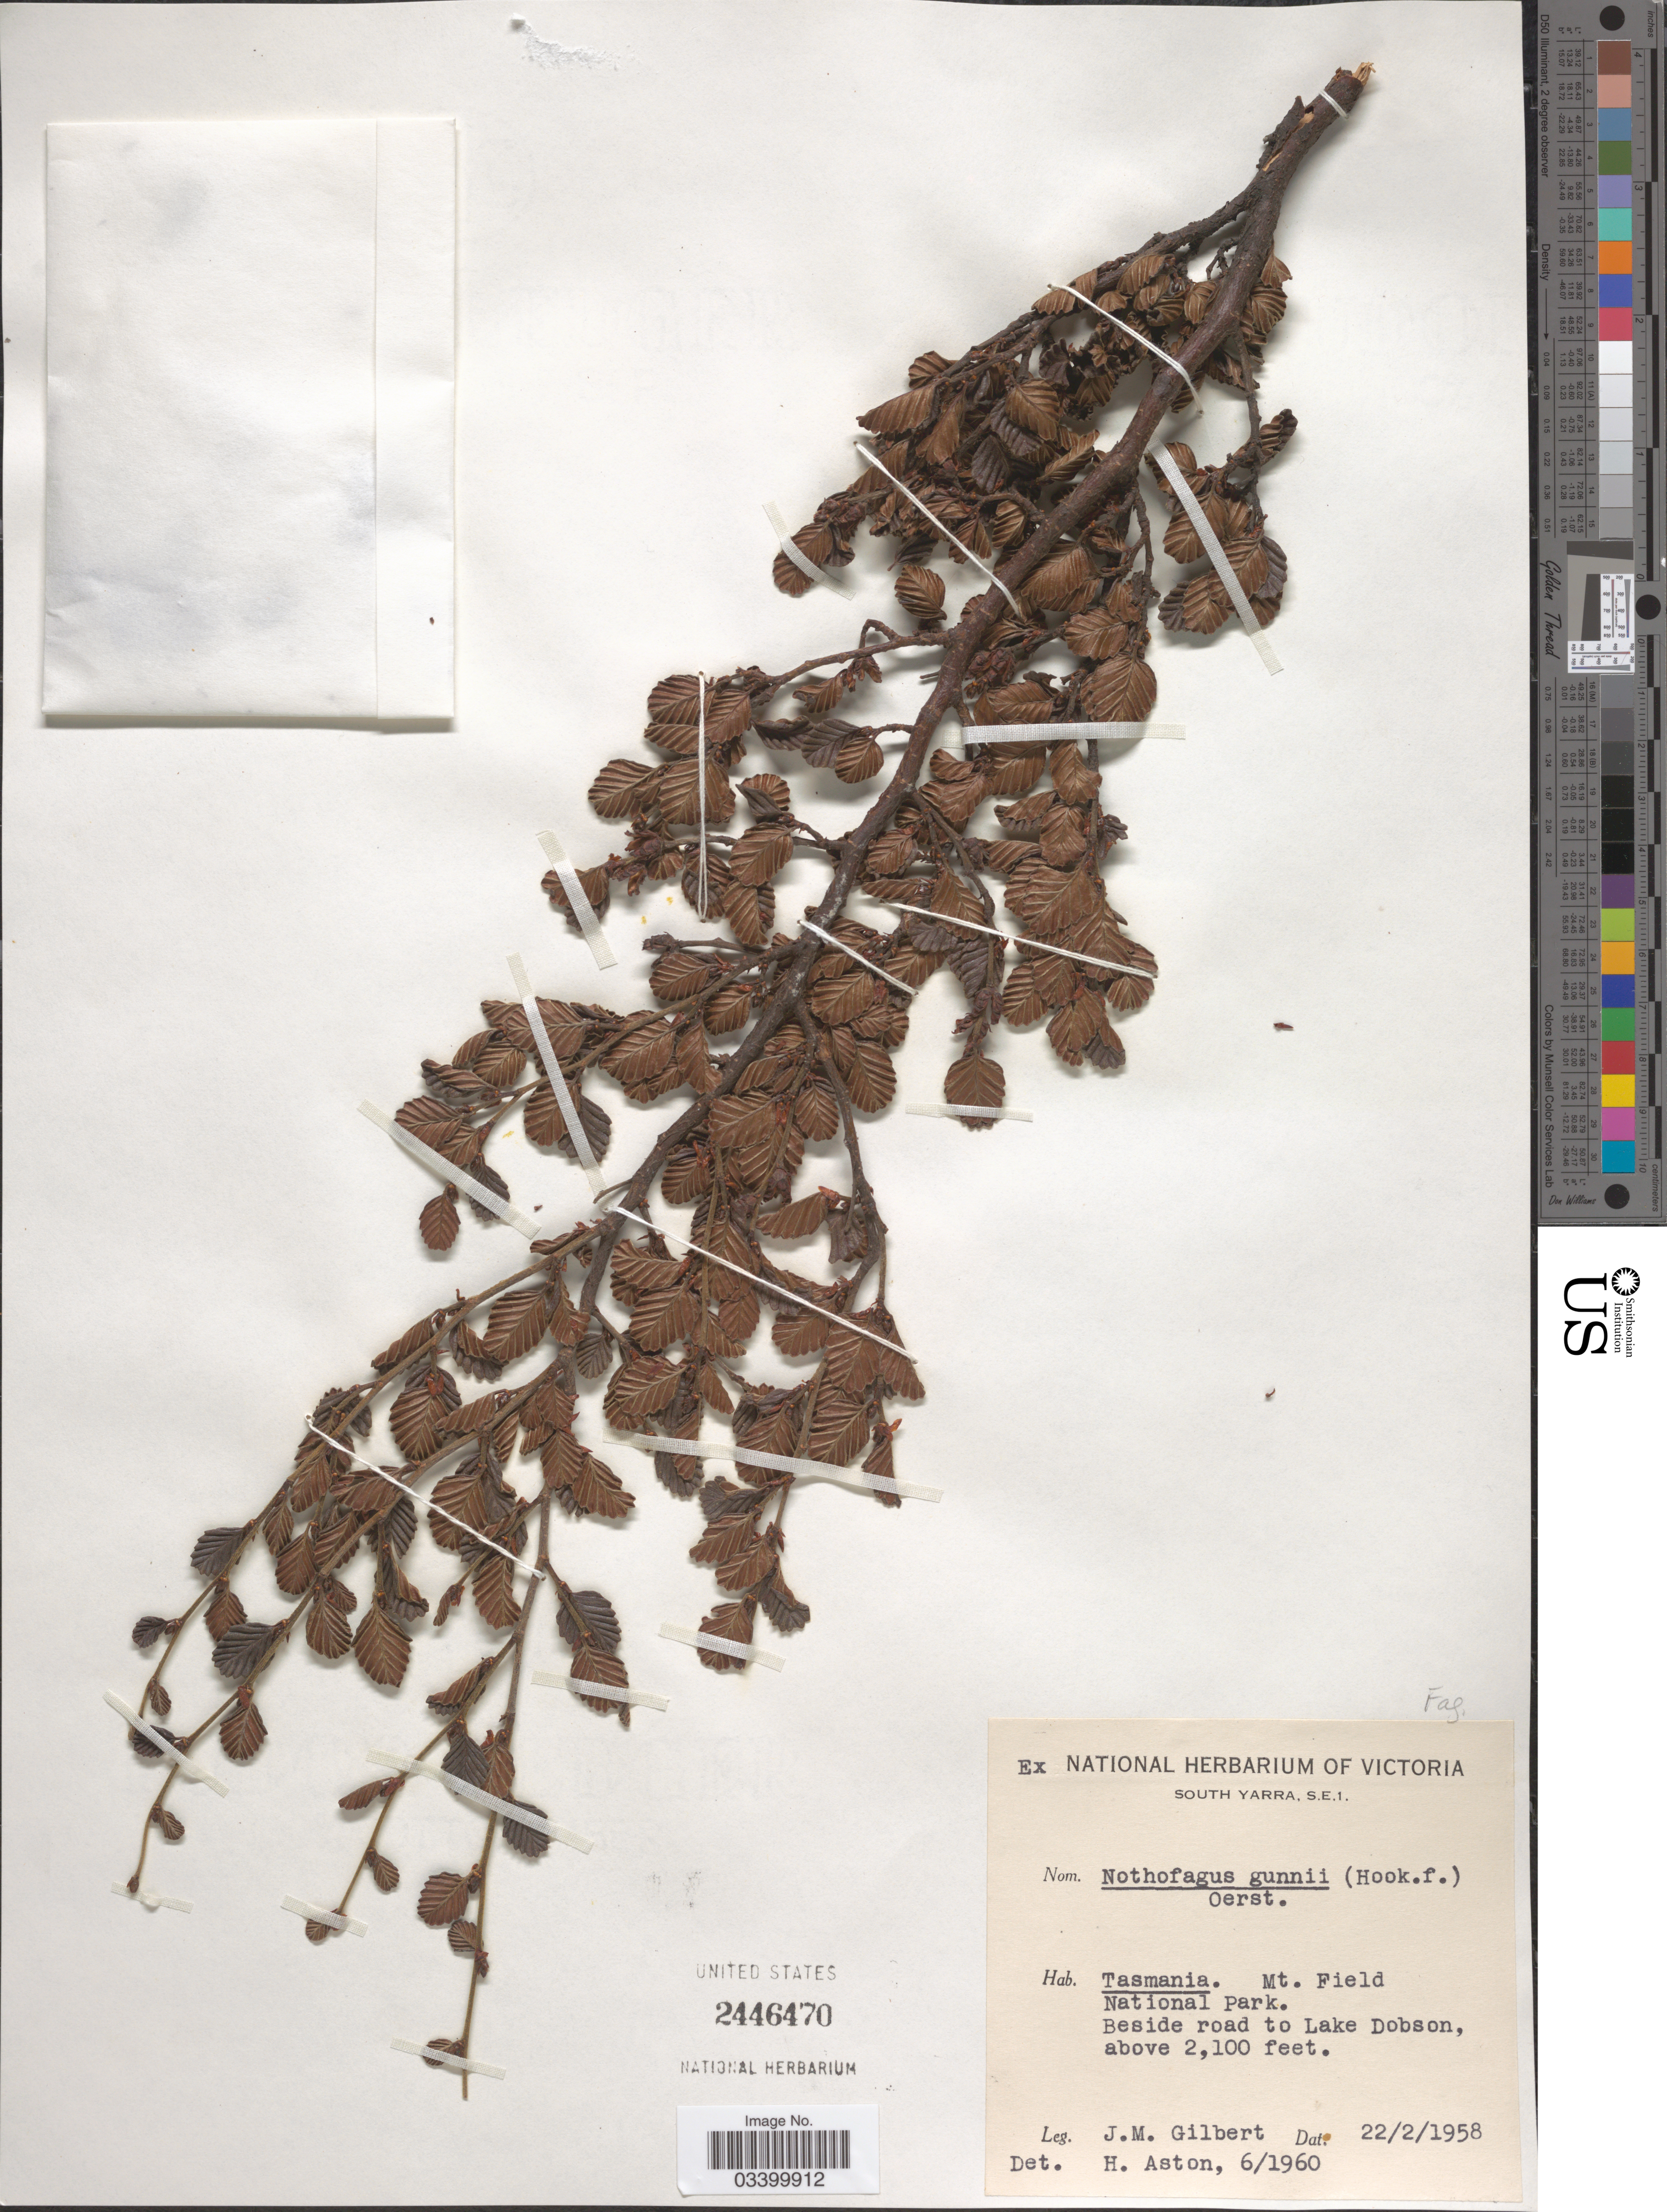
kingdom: Plantae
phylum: Tracheophyta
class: Magnoliopsida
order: Fagales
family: Nothofagaceae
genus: Nothofagus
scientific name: Nothofagus gunnii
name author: (Hook. f.) Oerst.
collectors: J. Gilbert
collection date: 1958-02-22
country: Australia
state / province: Tasmania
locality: Mt. Field National Park. Beside road to Lake Dobson.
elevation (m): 640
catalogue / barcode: US 2446470